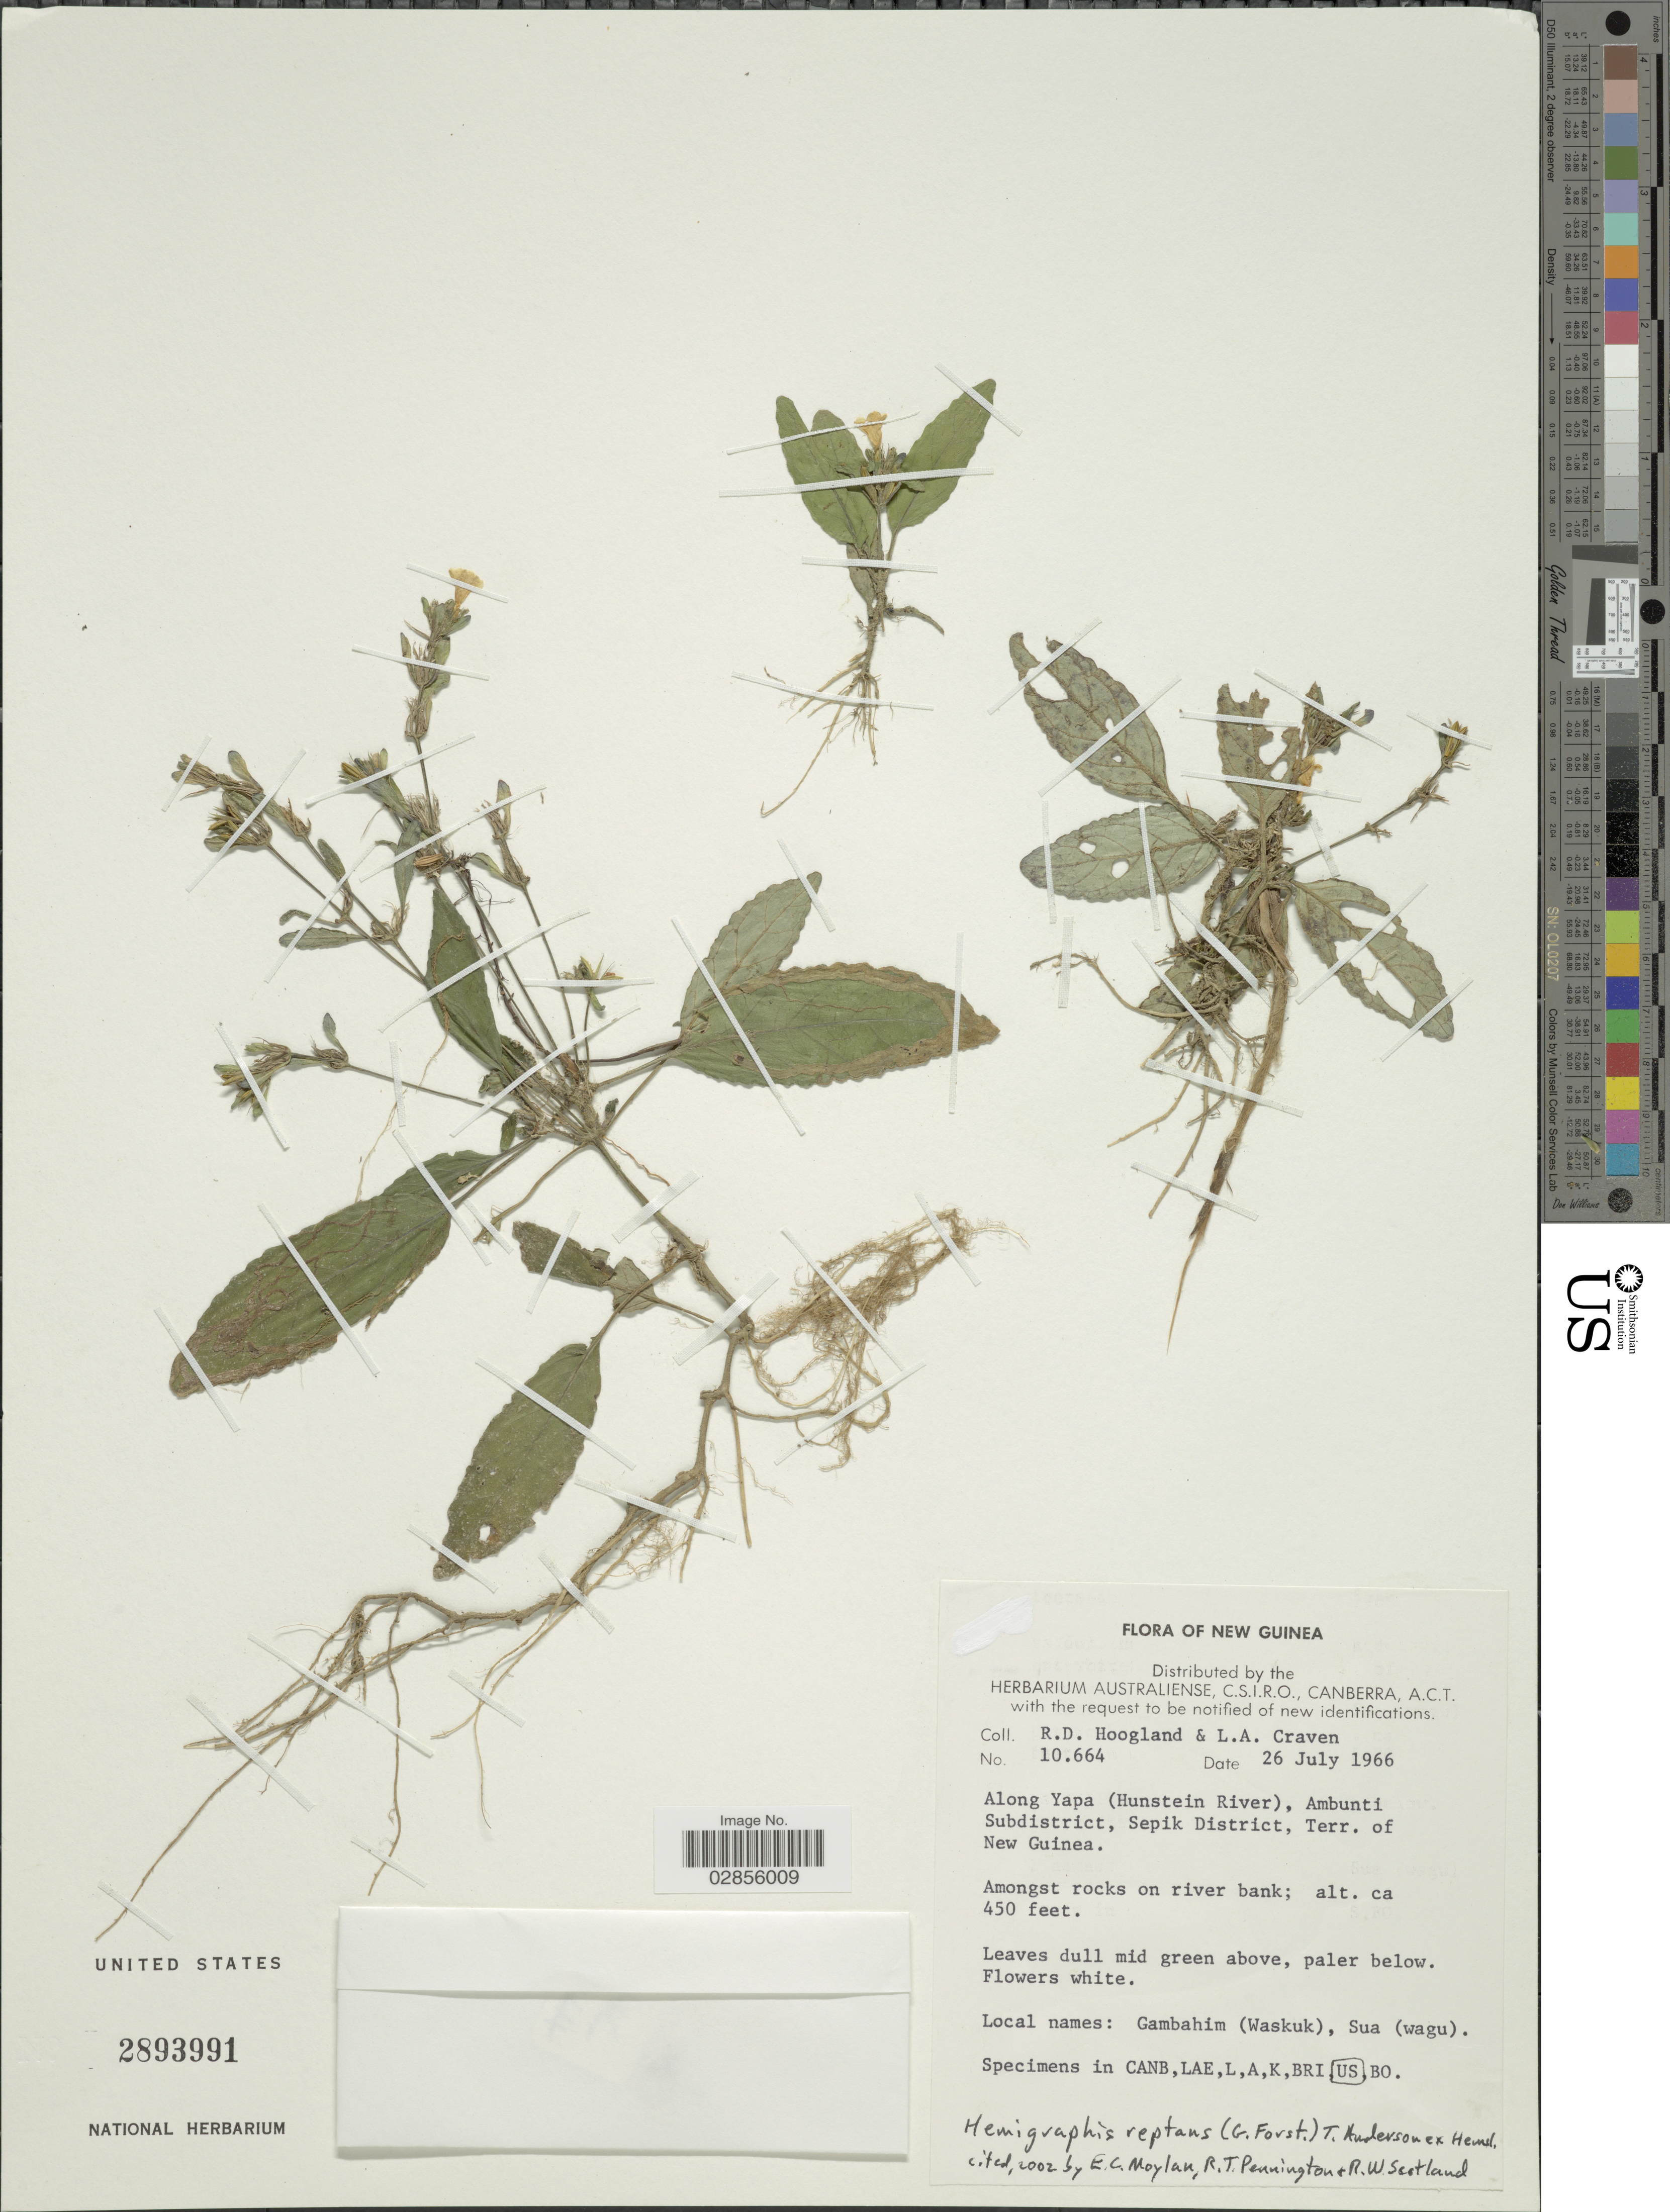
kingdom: Plantae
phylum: Tracheophyta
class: Magnoliopsida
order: Lamiales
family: Acanthaceae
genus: Strobilanthes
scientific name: Strobilanthes reptans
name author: (G. Forst.) Moylan ex Y.F. Deng & J.R.I. Wood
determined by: Wagner, W. L., (BOT), Smithsonian Institution - National Museum of Natural History (UNITED STATES)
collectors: R. D. Hoogland & L. A. Craven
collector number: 10664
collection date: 1966-07-26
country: Papua New Guinea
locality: New Guinea. Along Yapa (Hunstein River), Ambunti Subdistrict, Sepik District, Terr. of New Guinea.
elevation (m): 137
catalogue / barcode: US 2893991